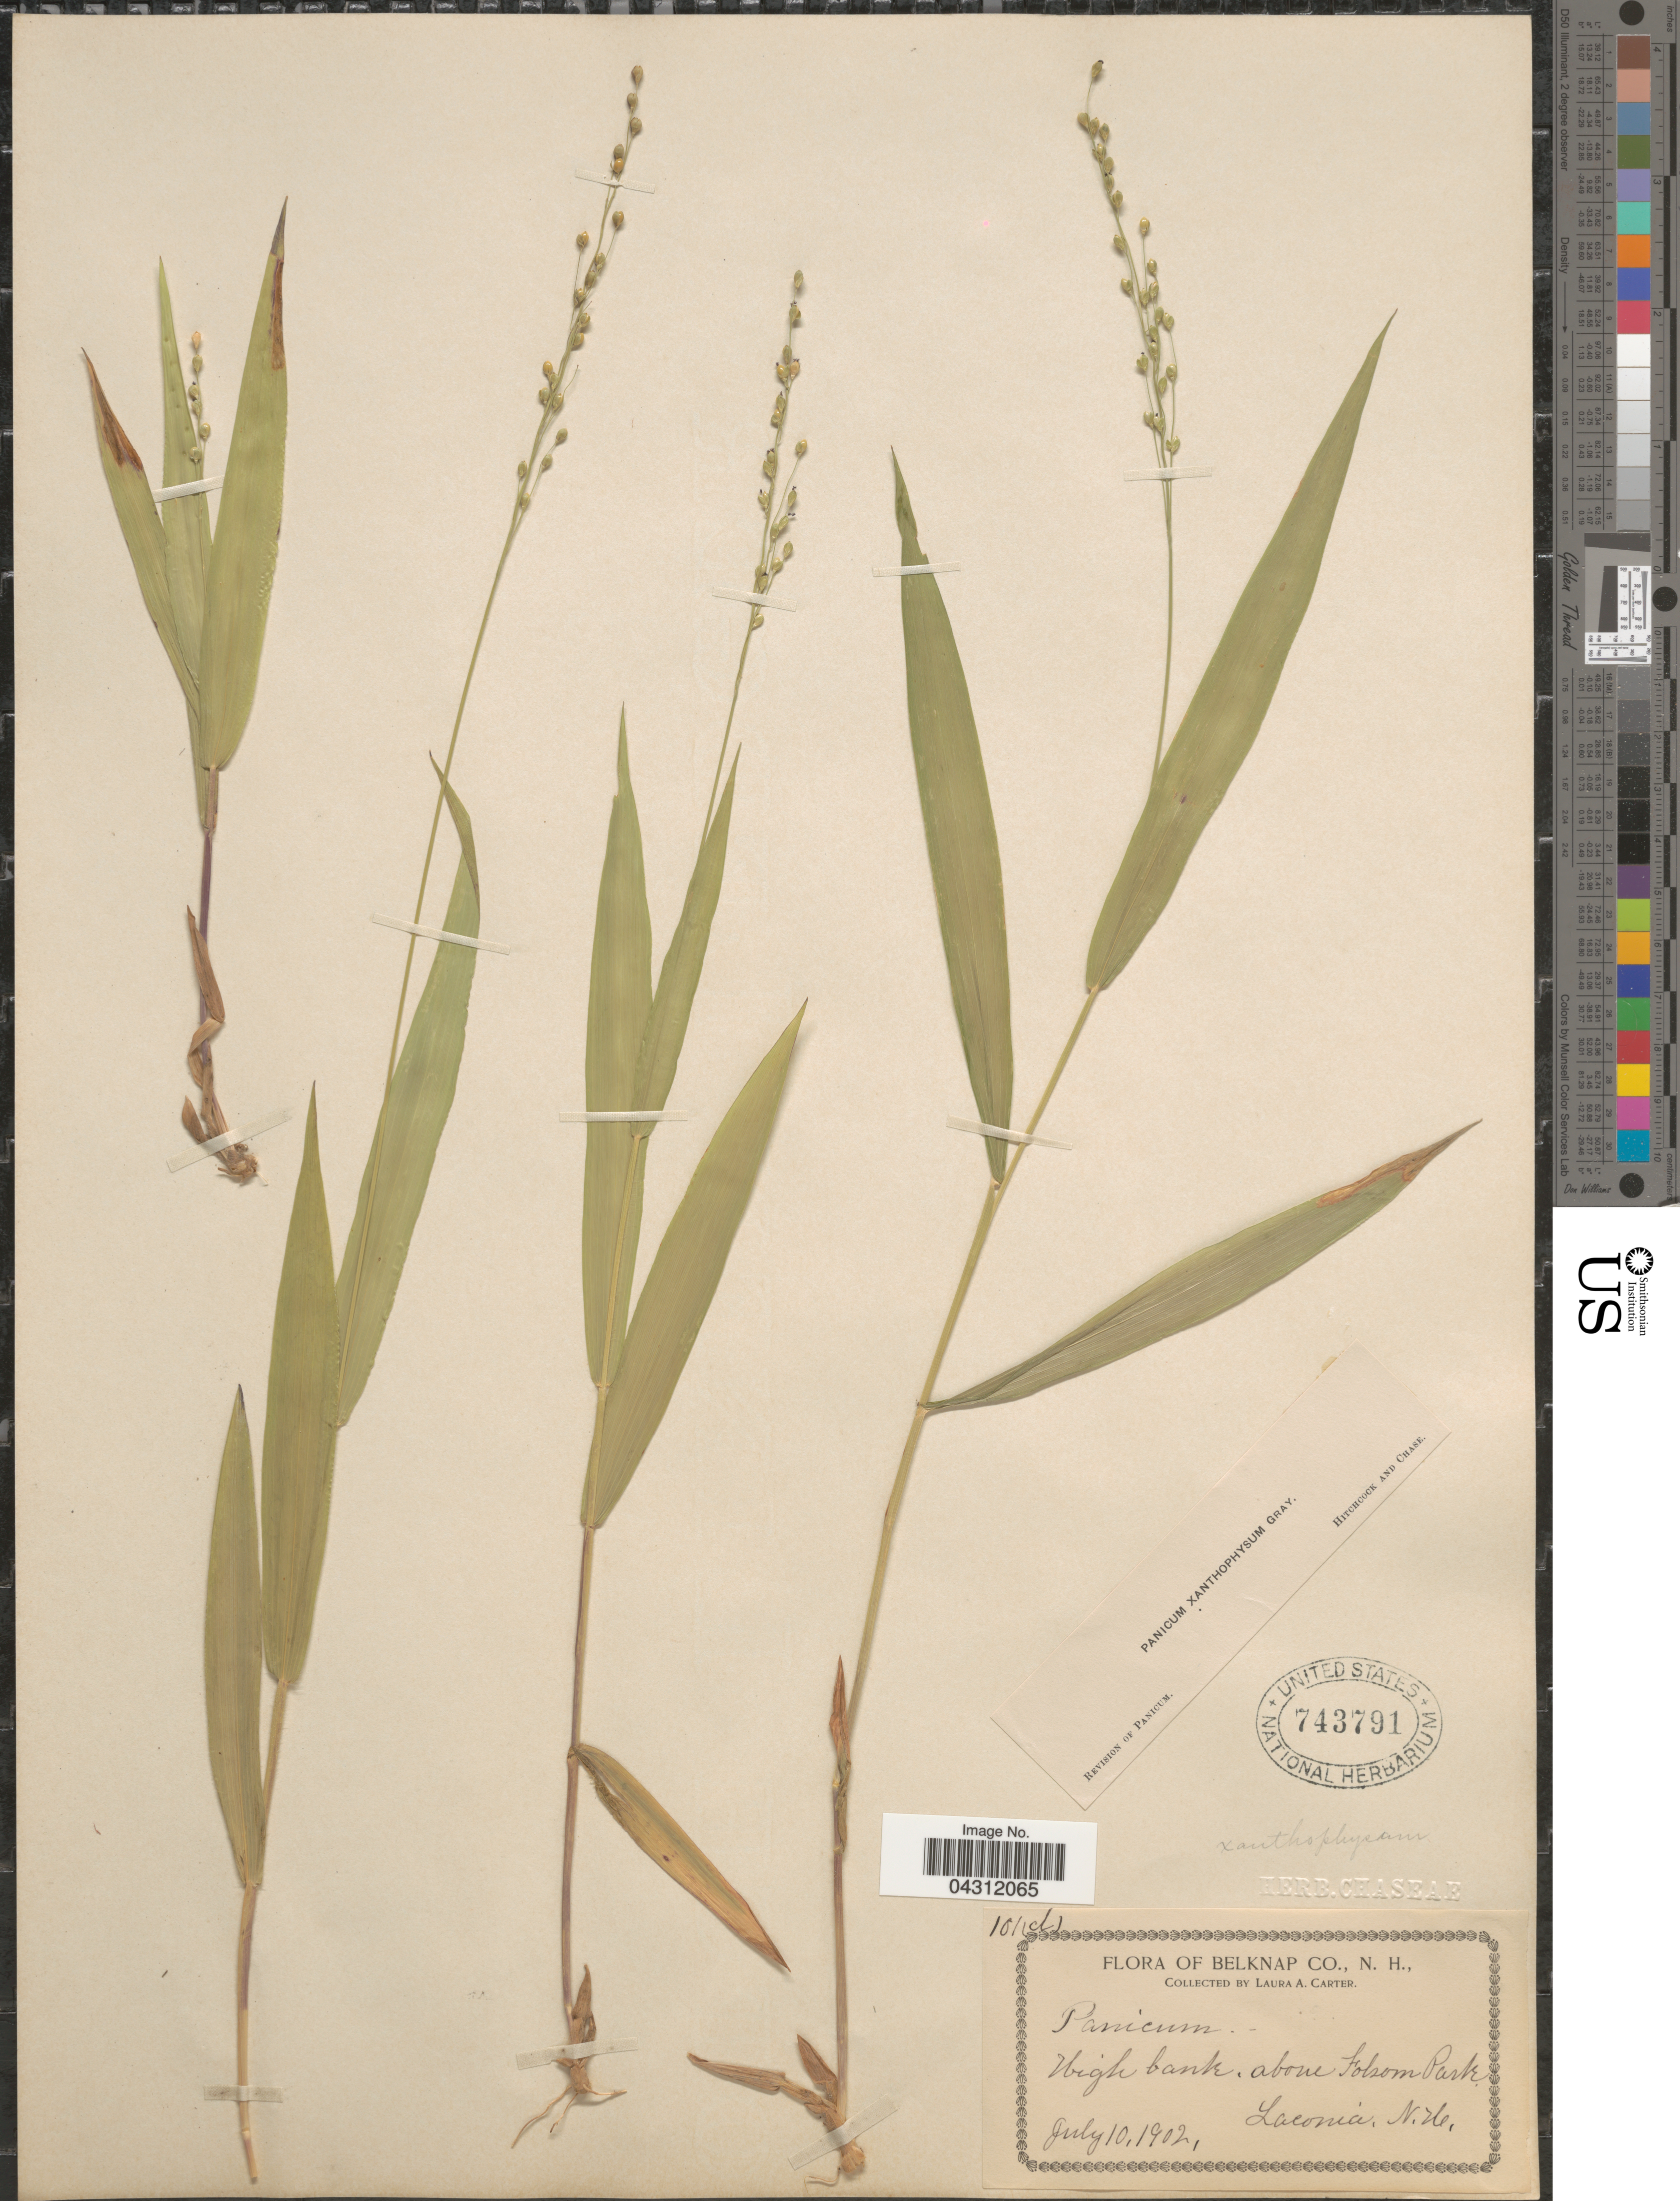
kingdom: Plantae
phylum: Tracheophyta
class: Liliopsida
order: Poales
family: Poaceae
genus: Dichanthelium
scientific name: Dichanthelium xanthophysum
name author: (A. Gray) Freckmann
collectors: L. Carter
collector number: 101(d)*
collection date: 1902-07-10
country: United States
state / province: New Hampshire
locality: Belknap Co. High bank above Folsom Park. Laconia.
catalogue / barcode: US 743791